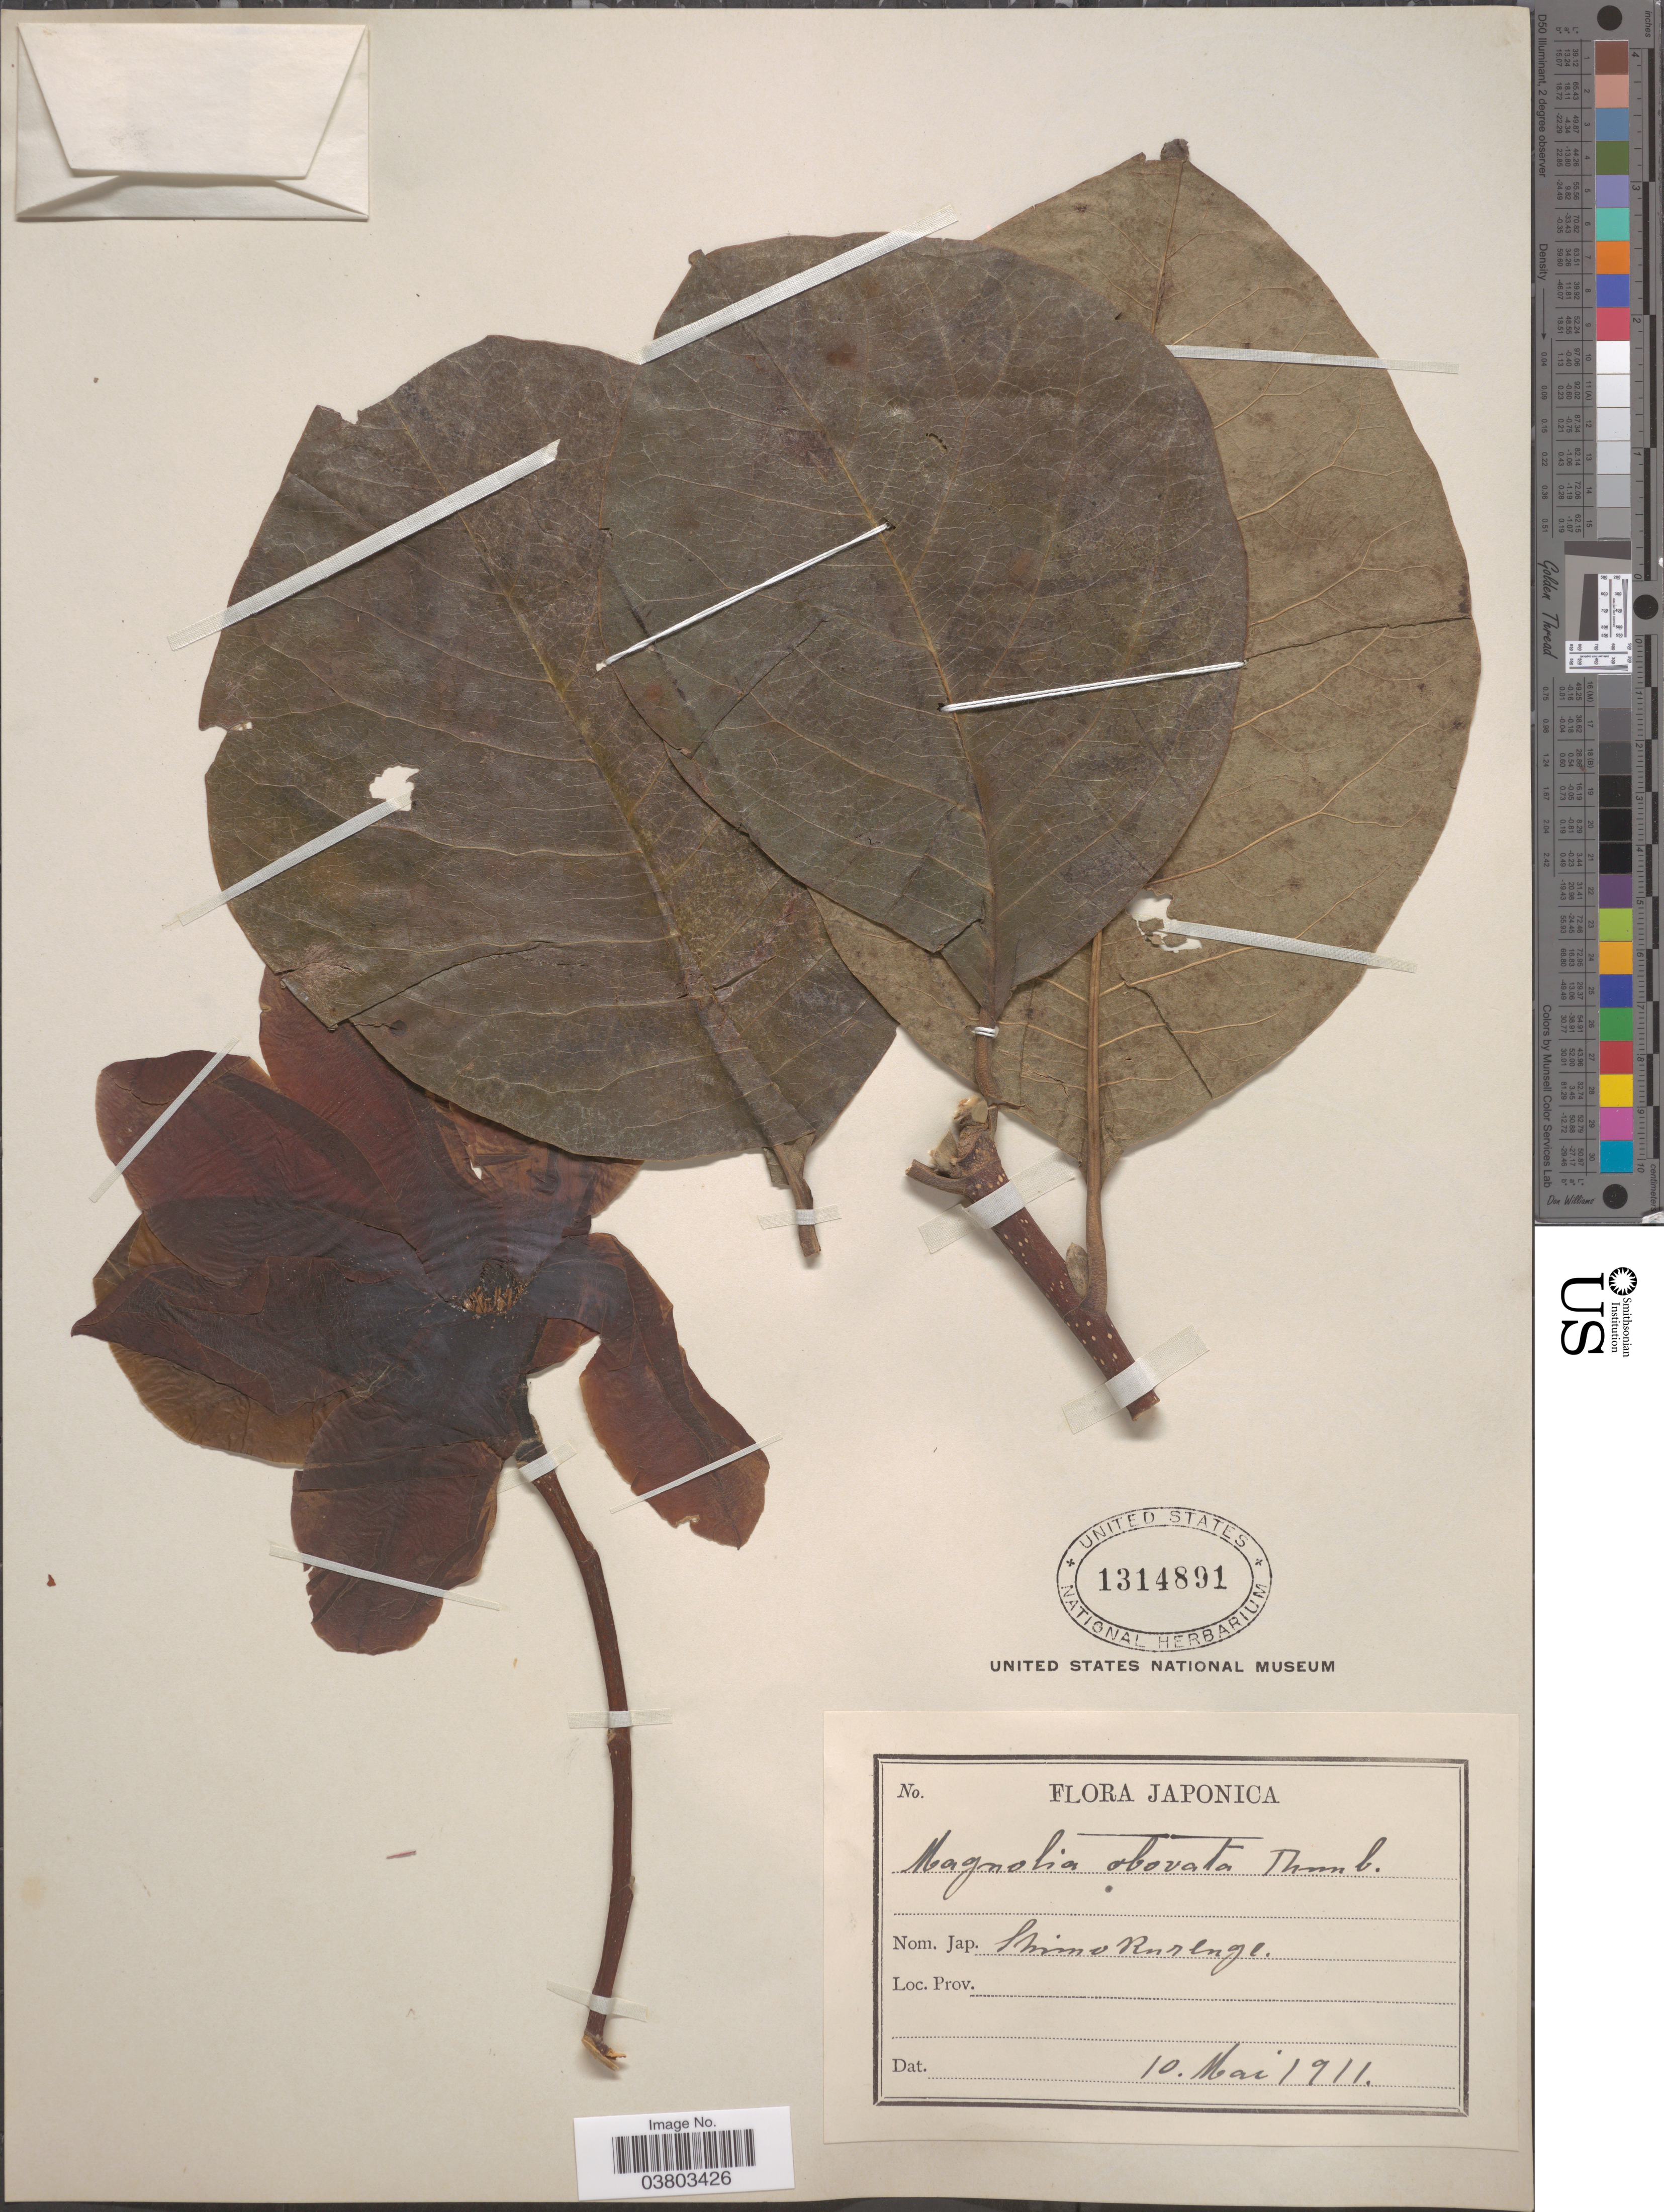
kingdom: Plantae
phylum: Tracheophyta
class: Magnoliopsida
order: Magnoliales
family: Magnoliaceae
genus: Magnolia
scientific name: Magnolia obovata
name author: Thunb.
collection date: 1911-05-10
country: Japan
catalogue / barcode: US 1314891